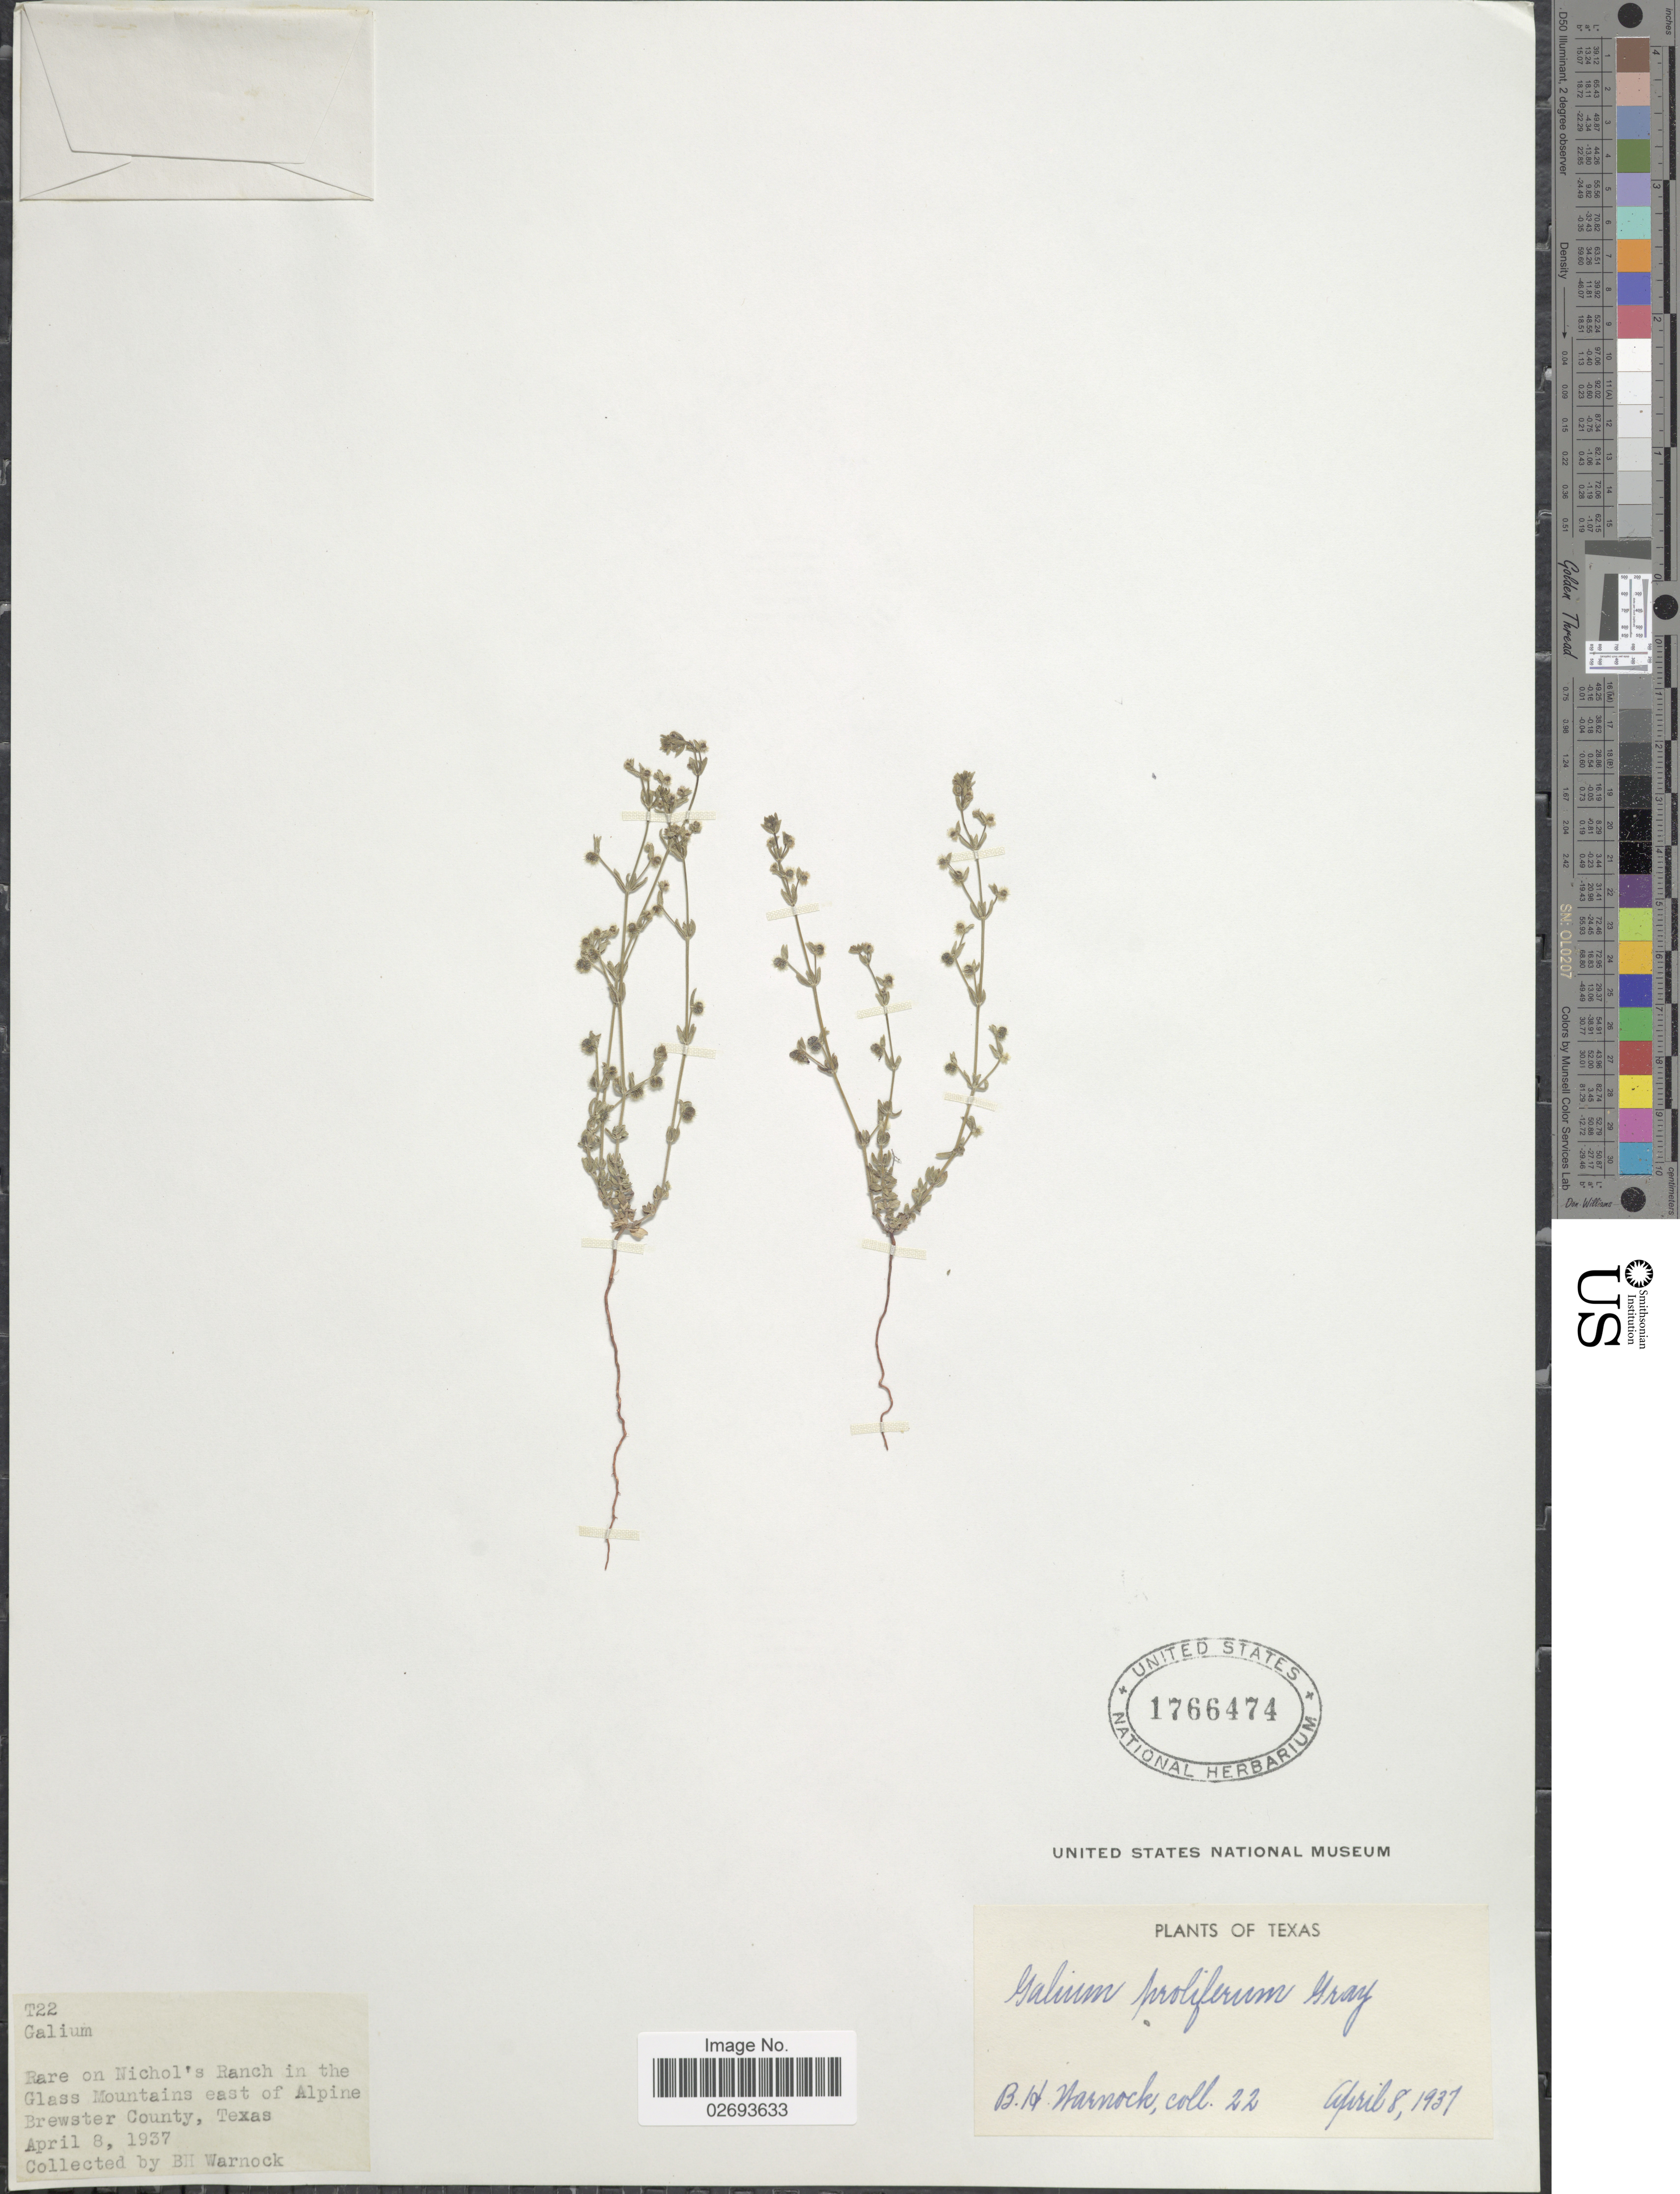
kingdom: Plantae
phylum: Tracheophyta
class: Magnoliopsida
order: Gentianales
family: Rubiaceae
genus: Galium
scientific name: Galium proliferum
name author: A. Gray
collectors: B. H. Warnock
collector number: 22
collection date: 1937-04-08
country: United States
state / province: Texas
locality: Rare on Nichol's Ranch in the Glass Mountains east of Alpine Brewster County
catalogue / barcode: US 1766474